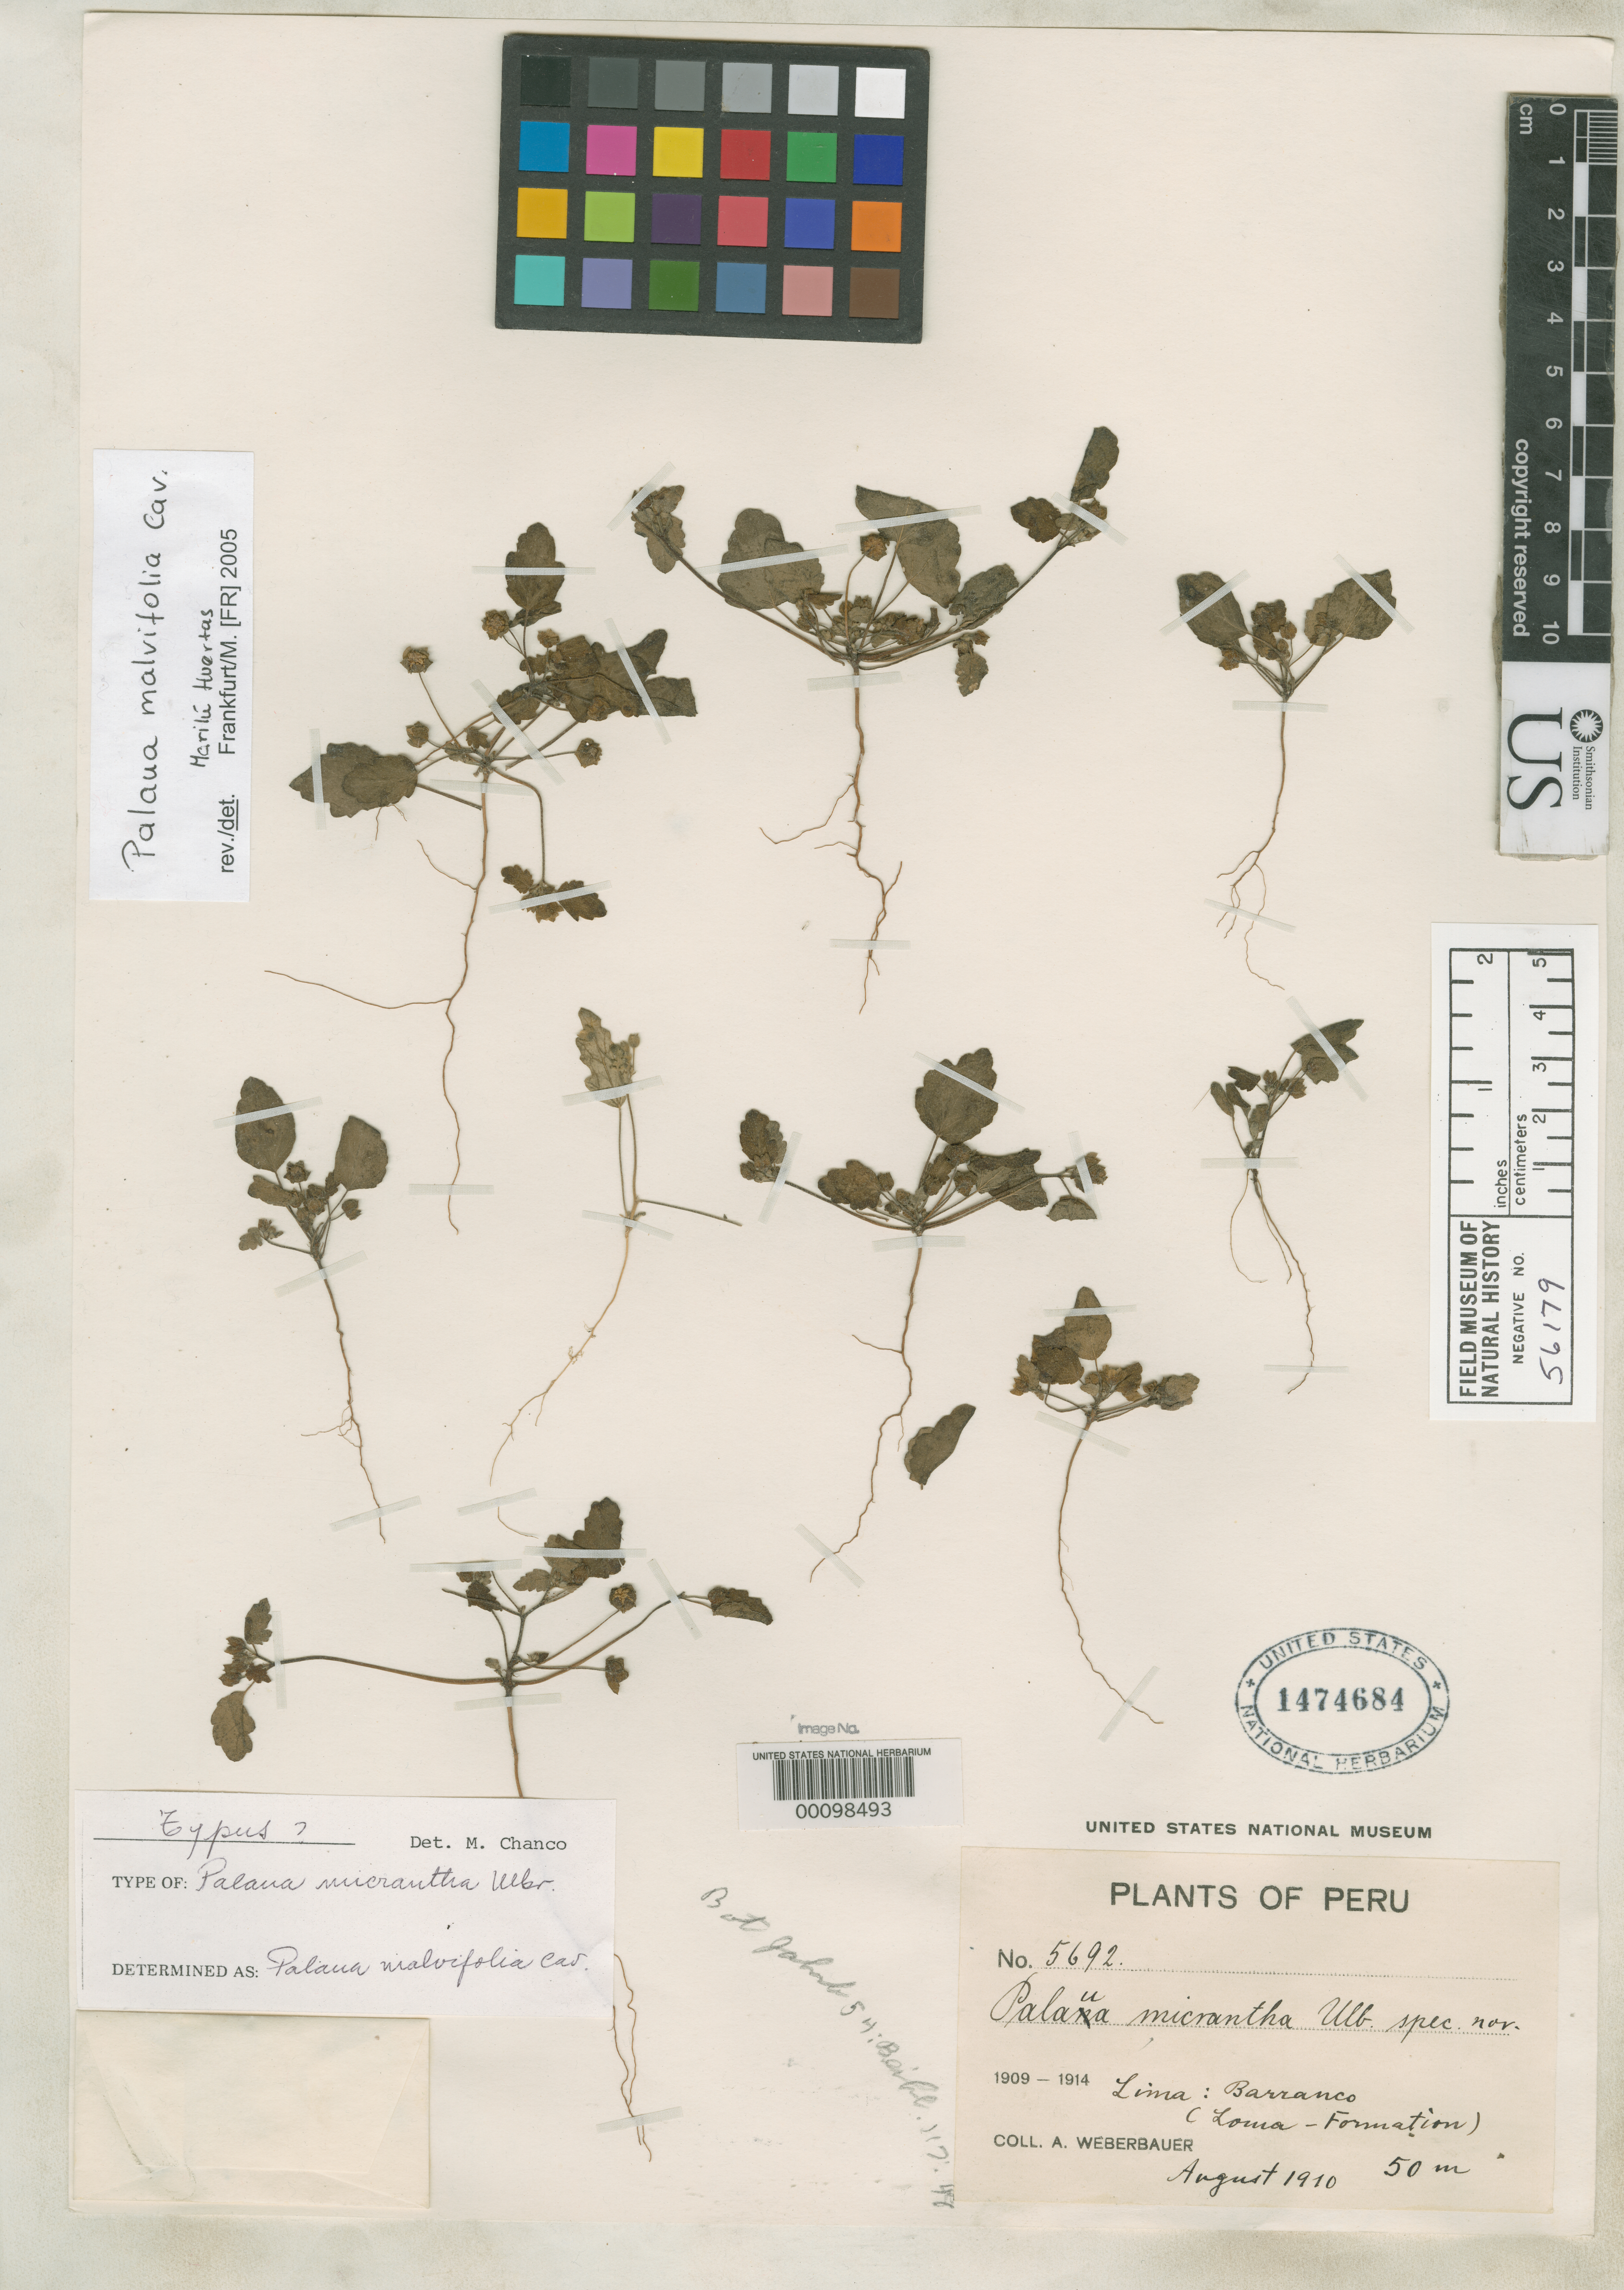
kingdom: Plantae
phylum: Tracheophyta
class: Magnoliopsida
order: Malvales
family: Malvaceae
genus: Palaua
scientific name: Palaua micrantha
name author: Ulbr.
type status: Isotype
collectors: A. Weberbauer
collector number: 5692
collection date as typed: Aug 1910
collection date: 1910-08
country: Peru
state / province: Lima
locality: Barranco.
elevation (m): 50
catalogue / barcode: US 1474684